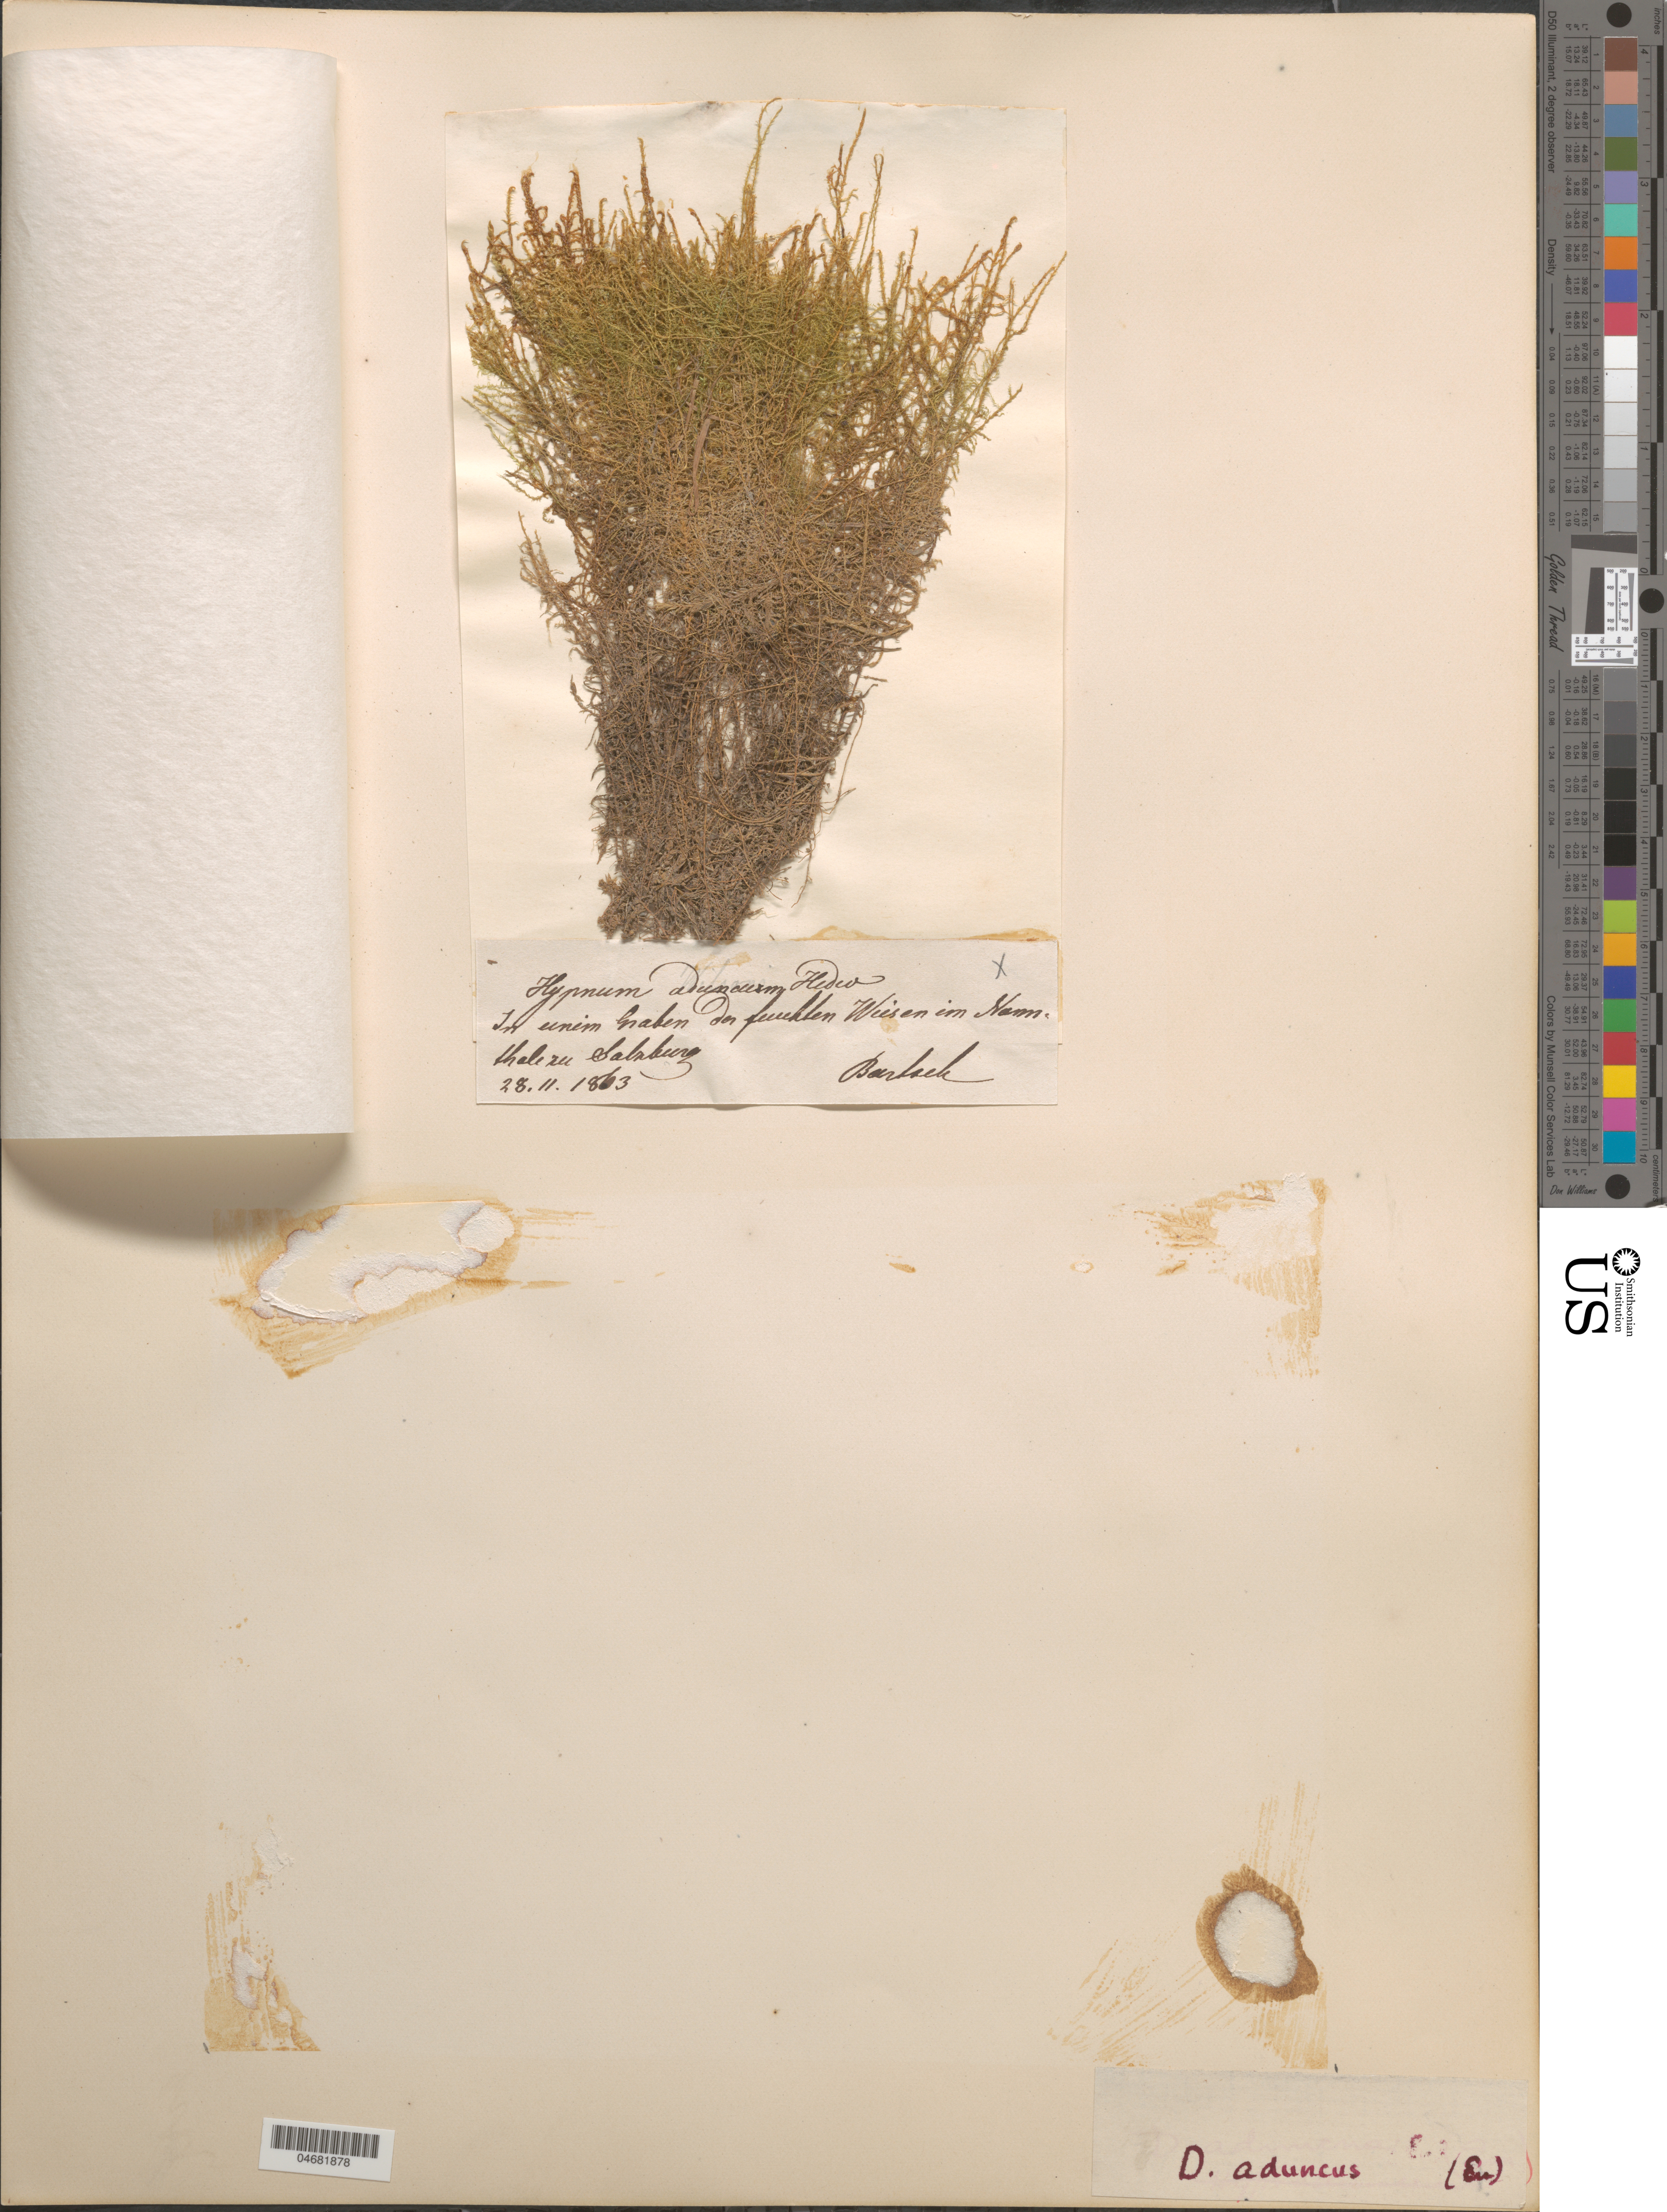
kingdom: Plantae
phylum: Bryophyta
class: Bryopsida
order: Hypnales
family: Hypnaceae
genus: Hypnum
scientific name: Hypnum aduncum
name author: Hedw.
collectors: Bartsch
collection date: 1863-11-28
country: Austria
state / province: Salzburg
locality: In einem Graben der feuchten Wiesen im Naussthale [interpreted] zu Salzburg.